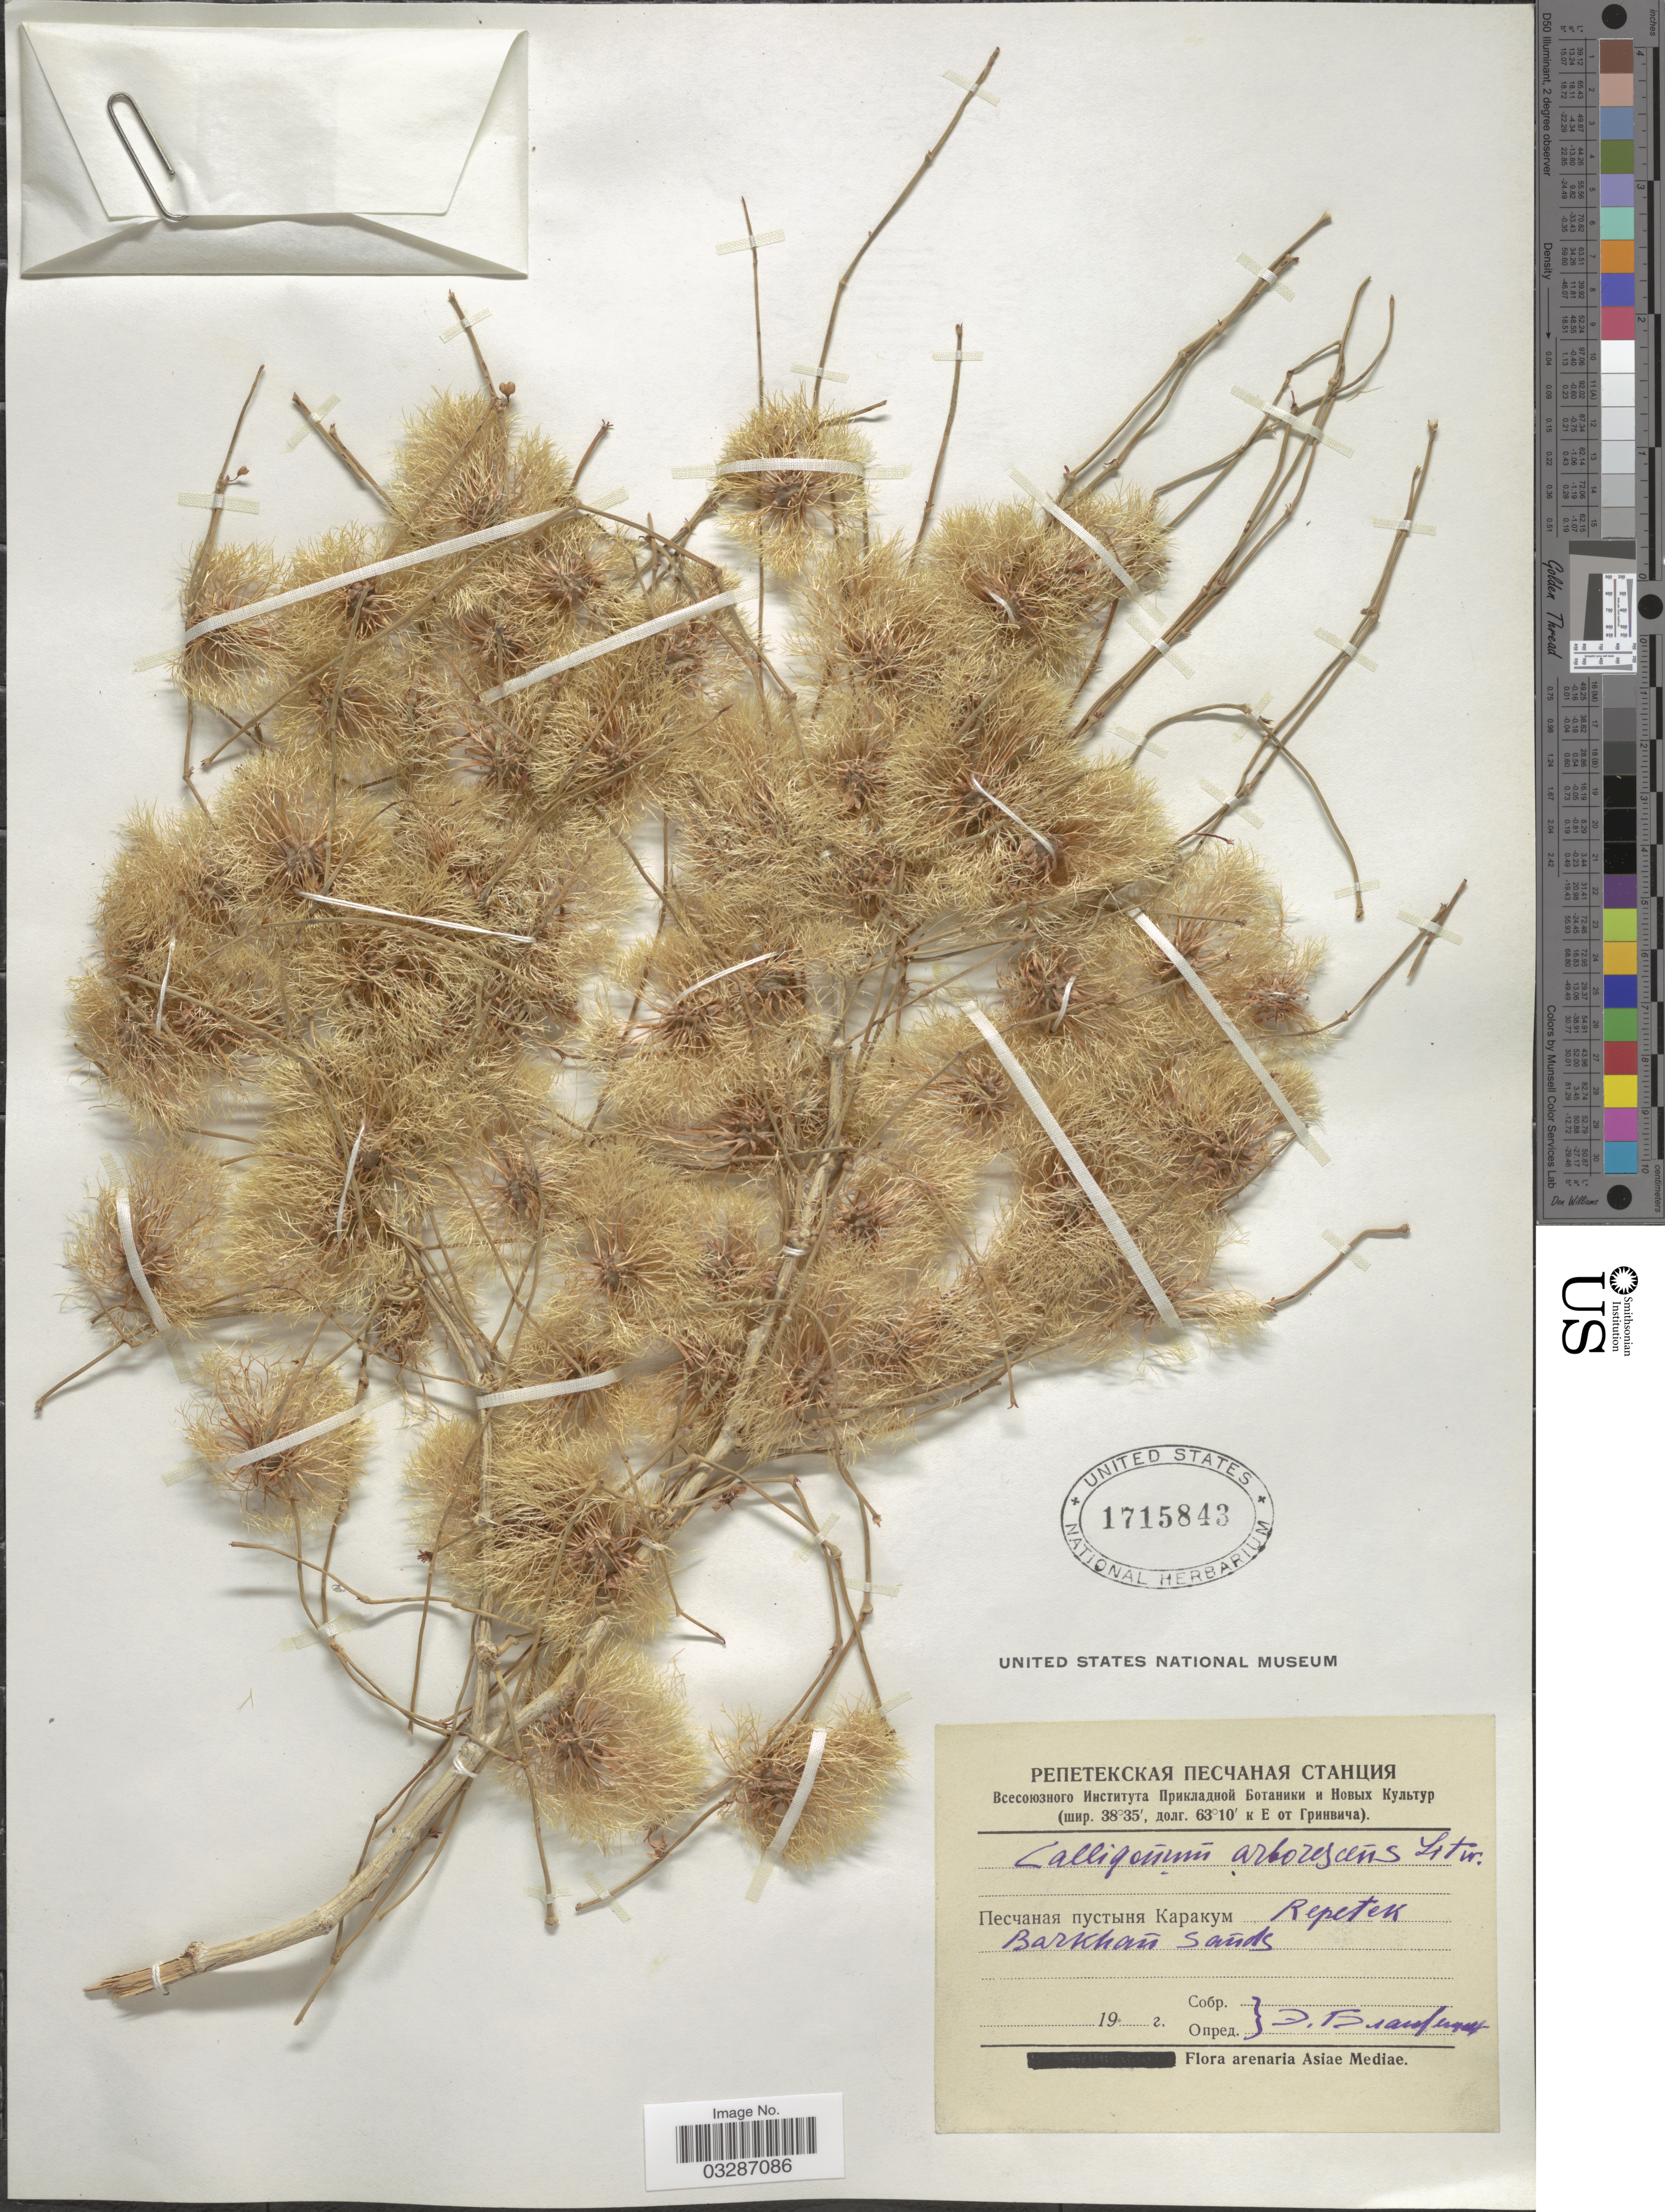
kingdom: Plantae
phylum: Tracheophyta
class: Magnoliopsida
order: Caryophyllales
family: Polygonaceae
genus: Calligonum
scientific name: Calligonum arborescens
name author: Litv.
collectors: E. Blagoveshenskiy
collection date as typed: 19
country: Turkmenistan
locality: Karakum Desert, Repetek.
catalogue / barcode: US 1715843